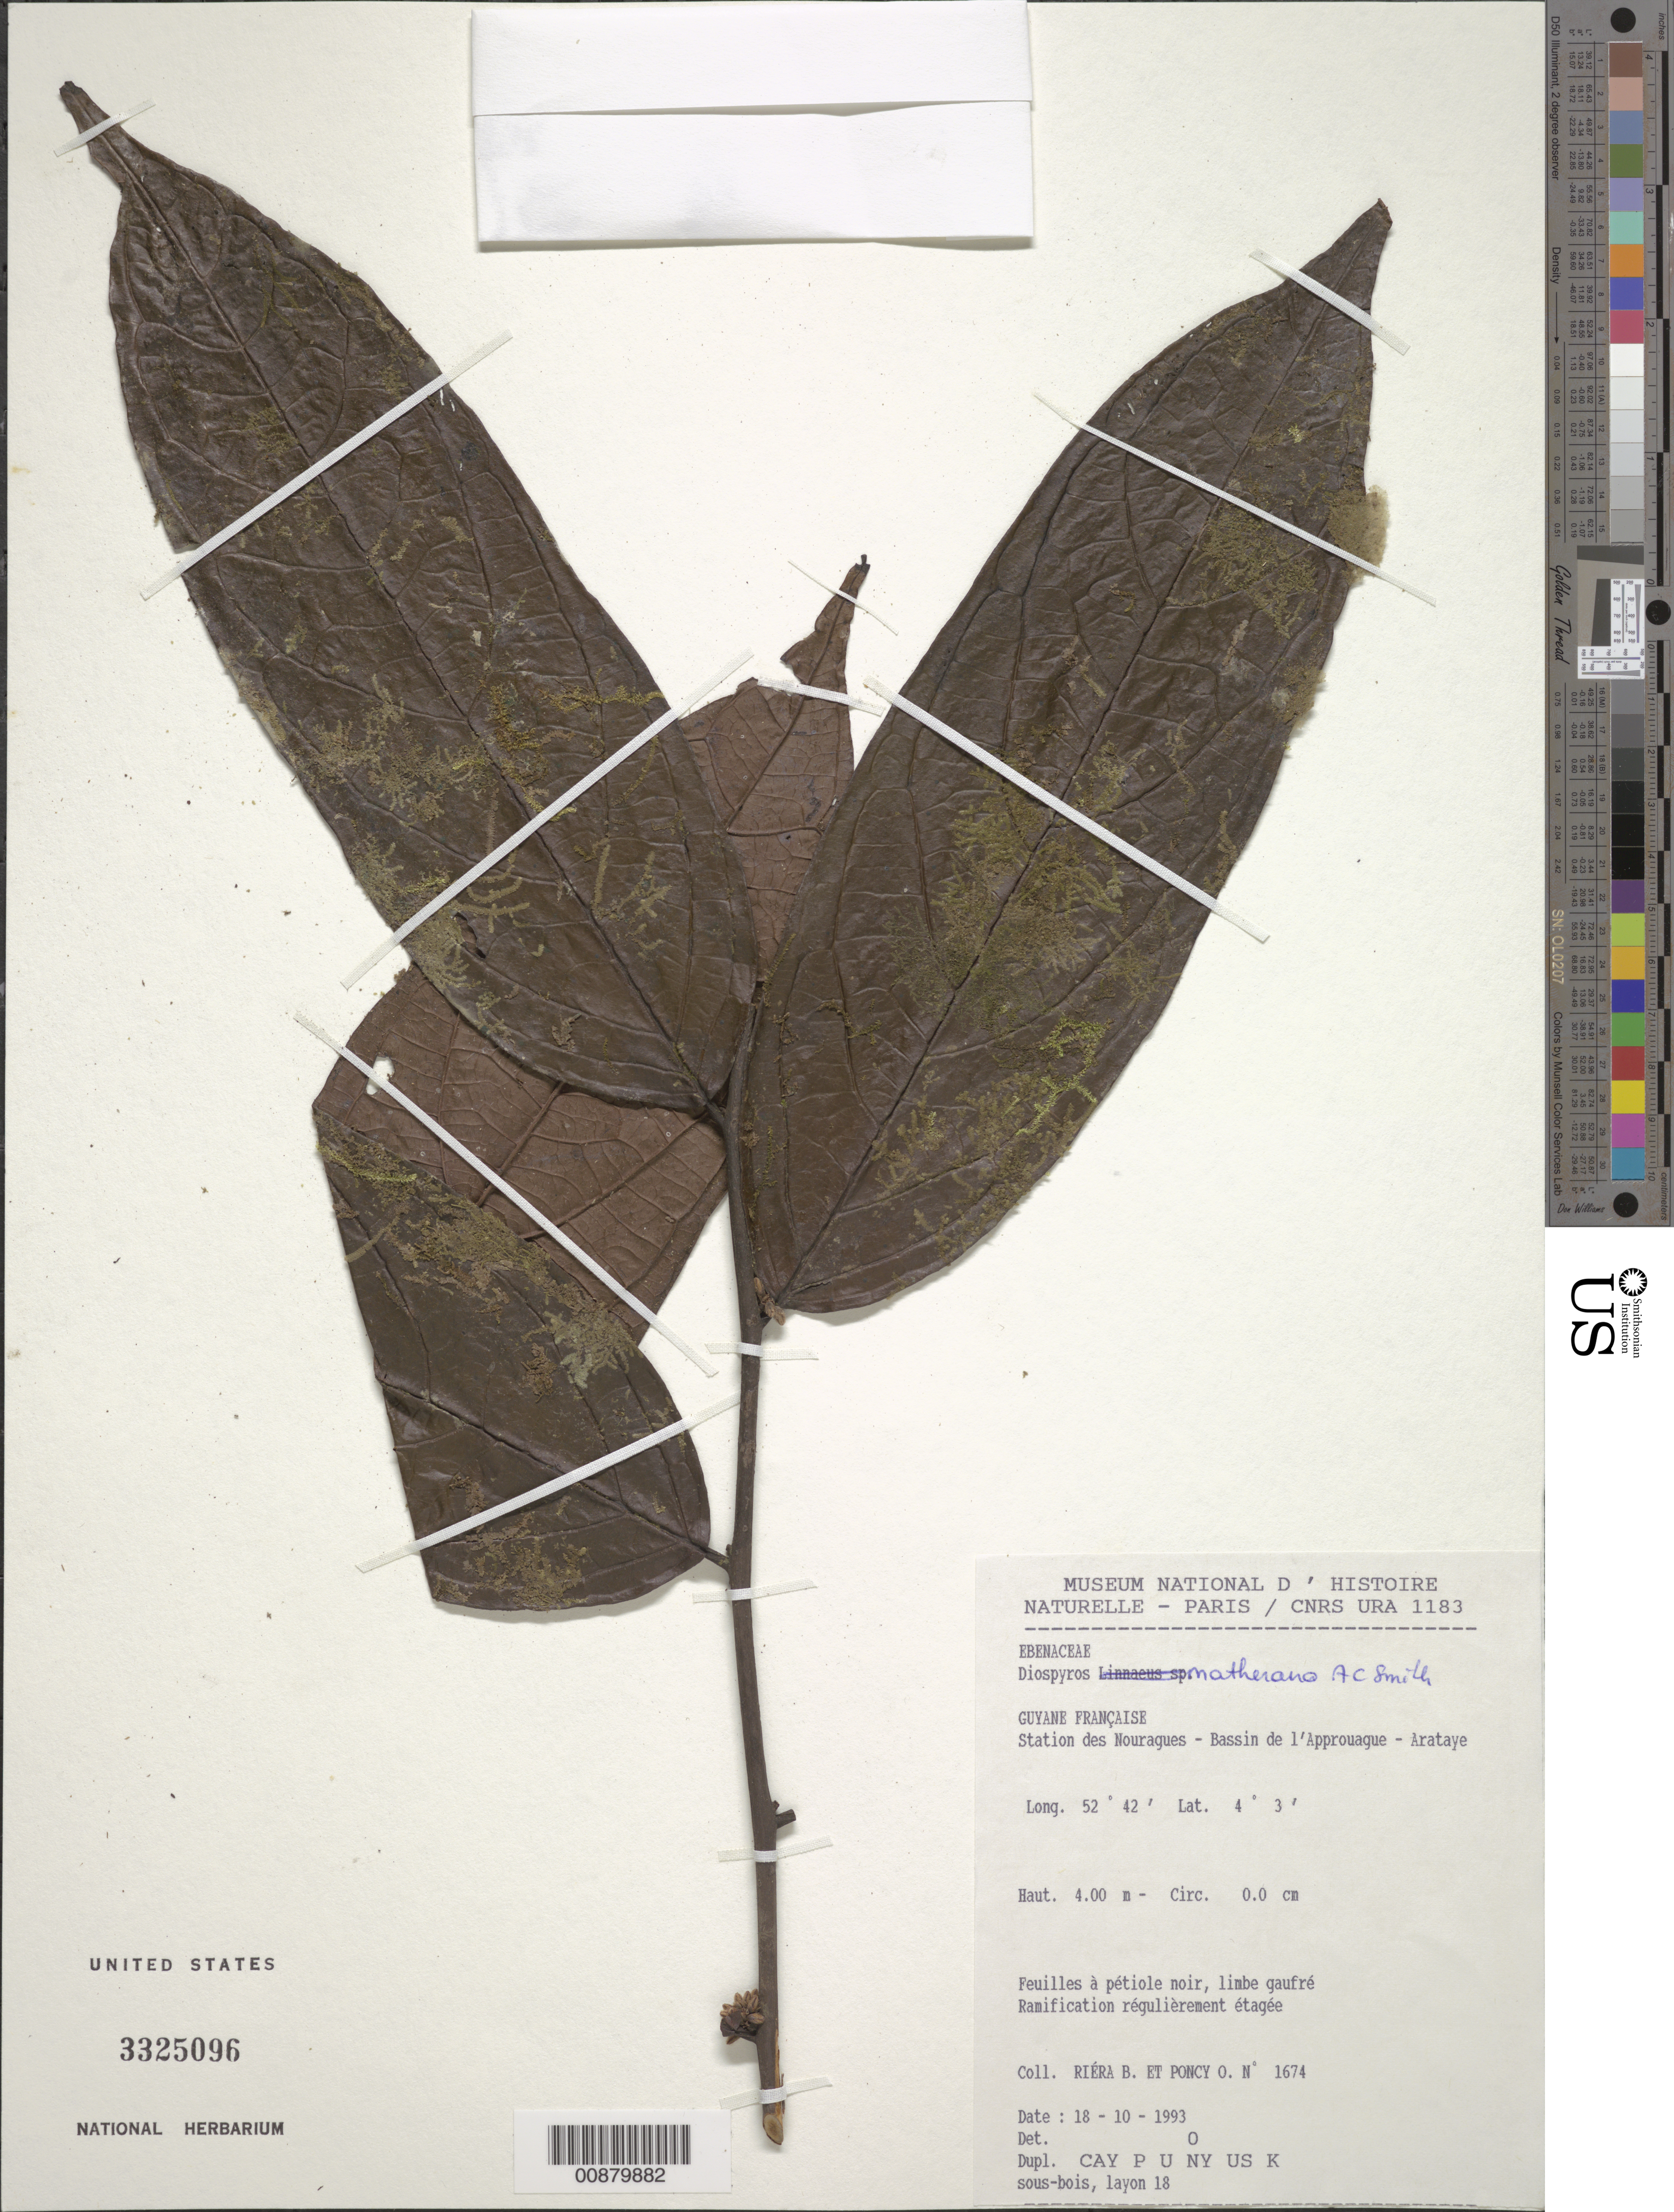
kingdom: Plantae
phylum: Tracheophyta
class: Magnoliopsida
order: Ericales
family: Ebenaceae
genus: Diospyros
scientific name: Diospyros matheriana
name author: A.C. Sm.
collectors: B. Riéra & O. Poncy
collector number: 1674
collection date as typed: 18-Oct-93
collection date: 1993-10-18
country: French Guiana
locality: Station des Nouragues, Bassin de l'Approuague, Arataye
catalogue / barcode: US 3325096